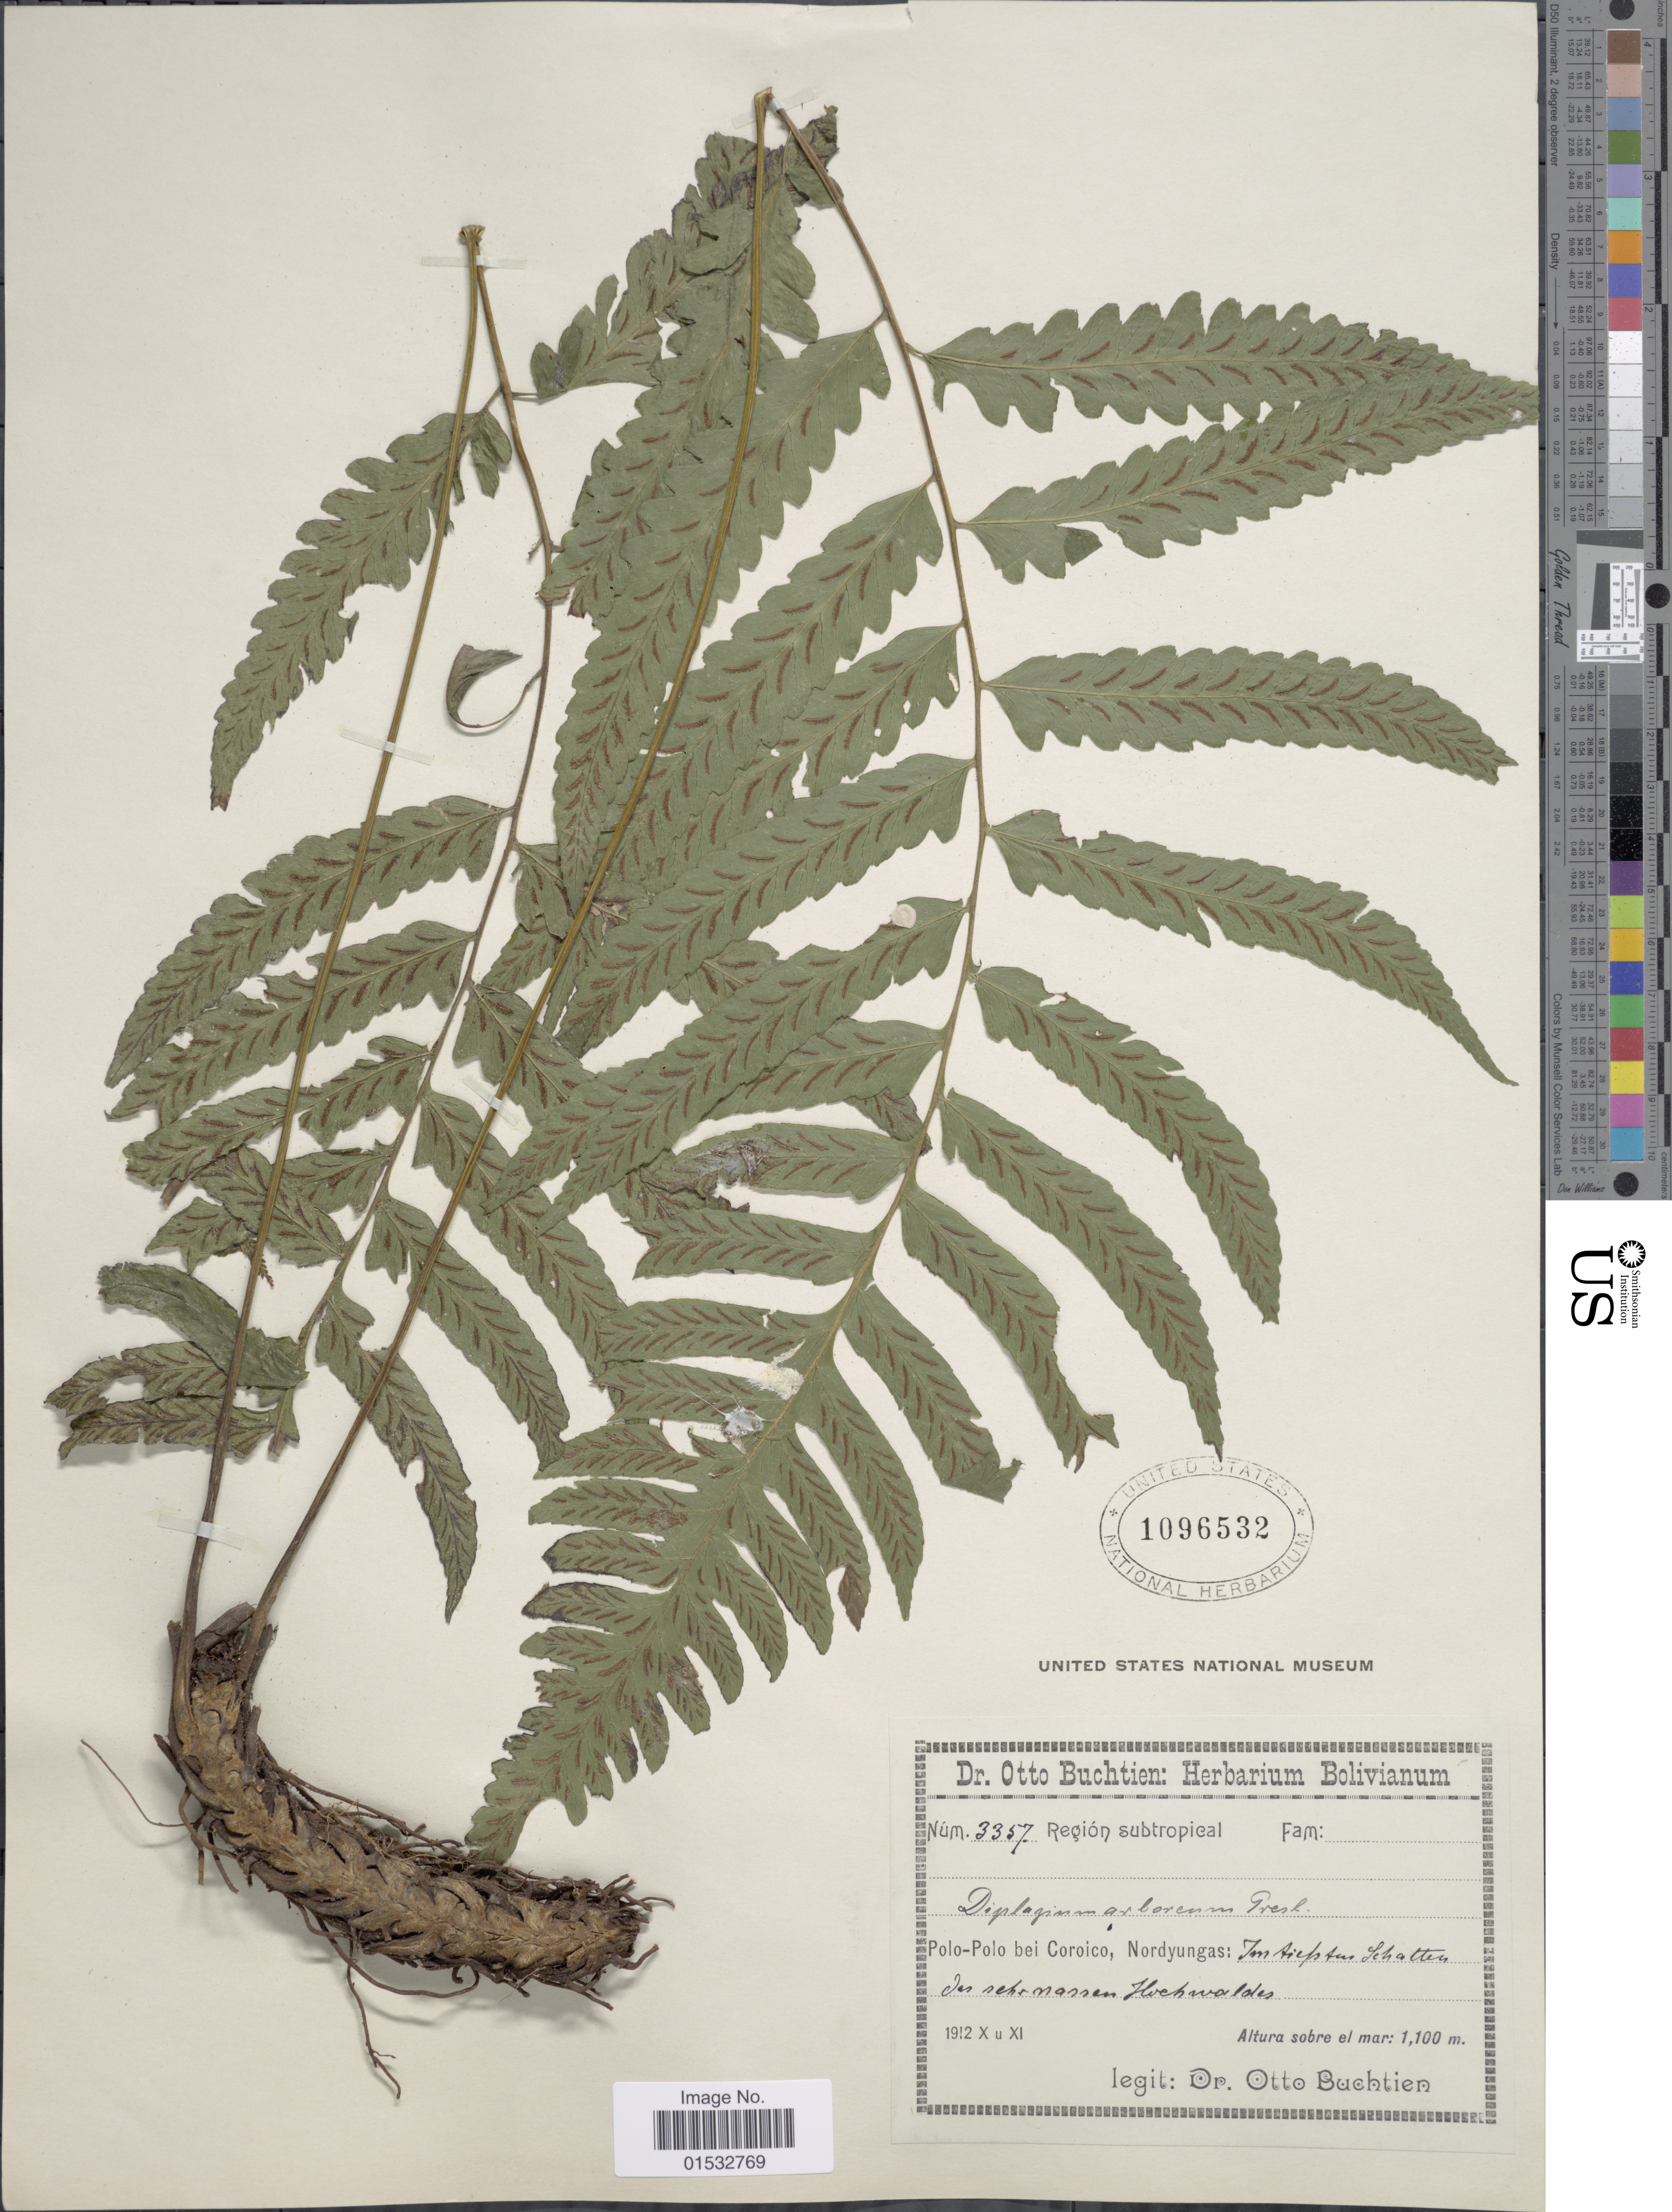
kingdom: Plantae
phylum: Tracheophyta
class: Polypodiopsida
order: Polypodiales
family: Athyriaceae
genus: Diplazium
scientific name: Diplazium cristatum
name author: (Desr.) Alston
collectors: O. Buchtien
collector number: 3357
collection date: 1912-10/1912-11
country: Bolivia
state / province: La Paz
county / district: Nor Yungas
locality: Región subtropical. Polo-Polo bei Coroico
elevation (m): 1100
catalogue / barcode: US 1096532